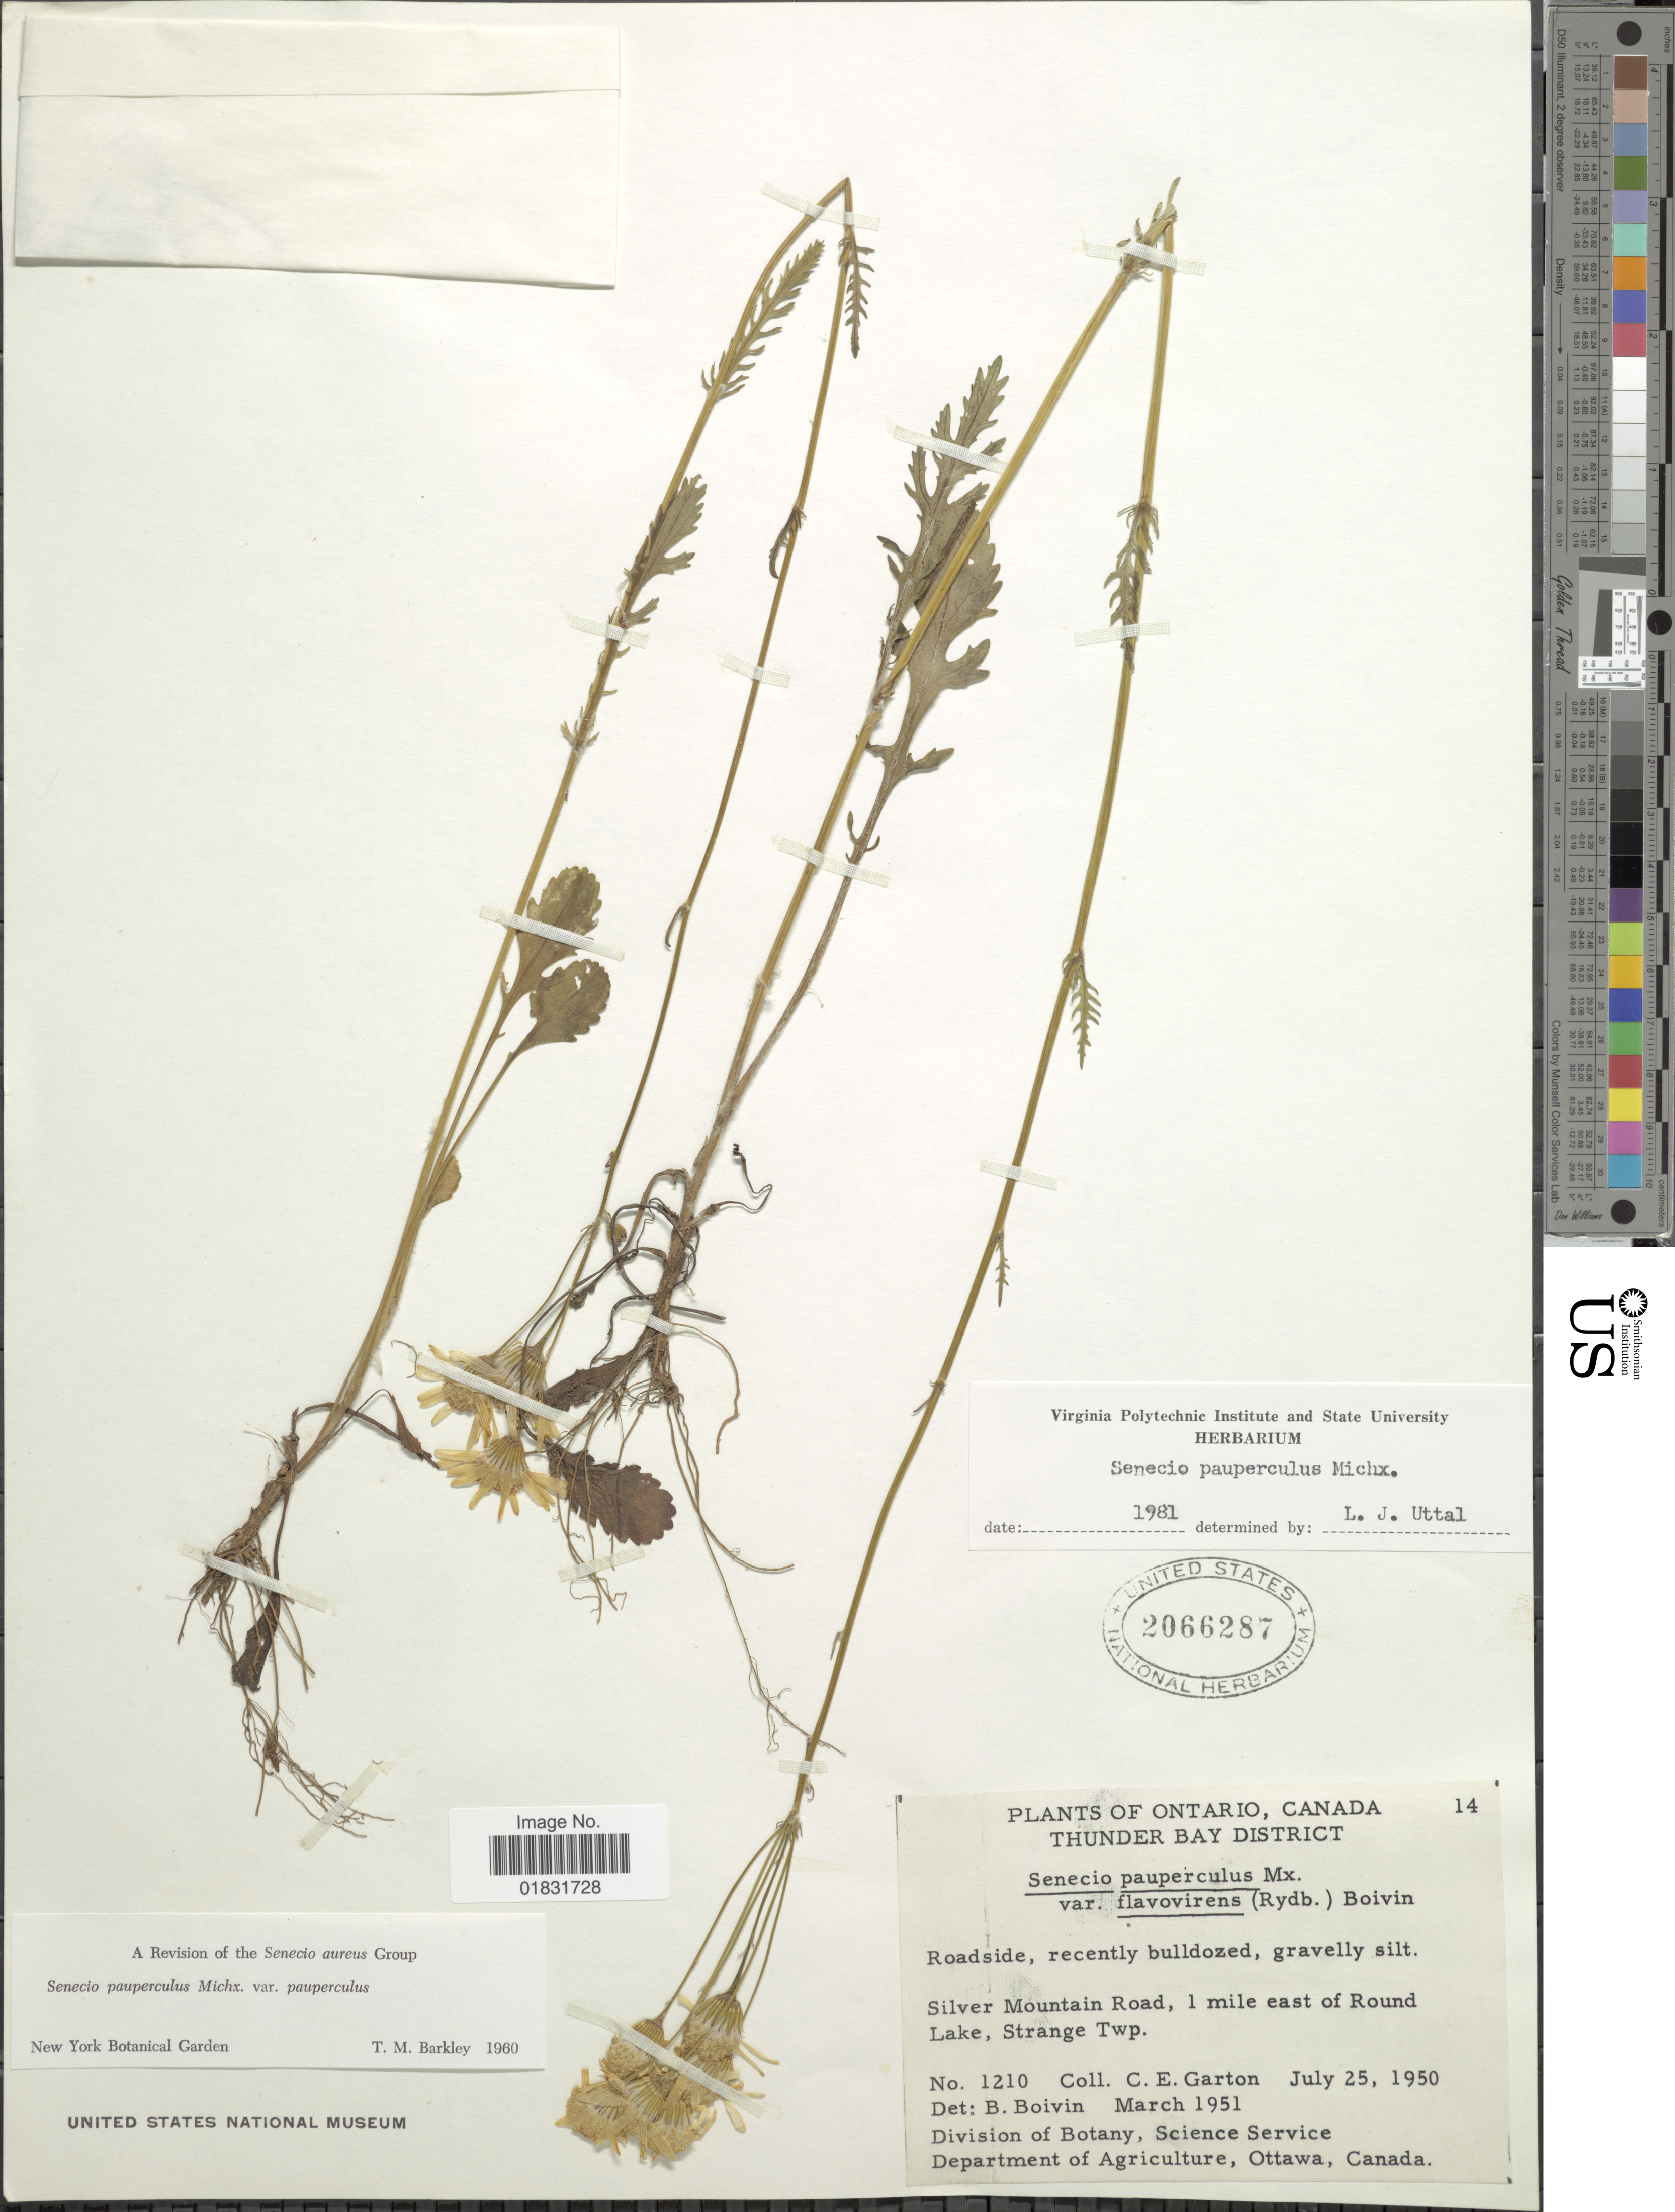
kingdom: Plantae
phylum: Tracheophyta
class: Magnoliopsida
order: Asterales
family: Asteraceae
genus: Packera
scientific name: Packera paupercula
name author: (Michx.) Á. Löve & D. Löve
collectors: C. E. Garton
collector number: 1210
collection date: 1950-07-25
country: Canada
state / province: Ontario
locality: Thunder Bay District, Roadside, recently bulldozed, gravelly silt, Silver Mountain Road, 1 mile east of Round Lake, Strange Twp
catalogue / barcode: US 2066287